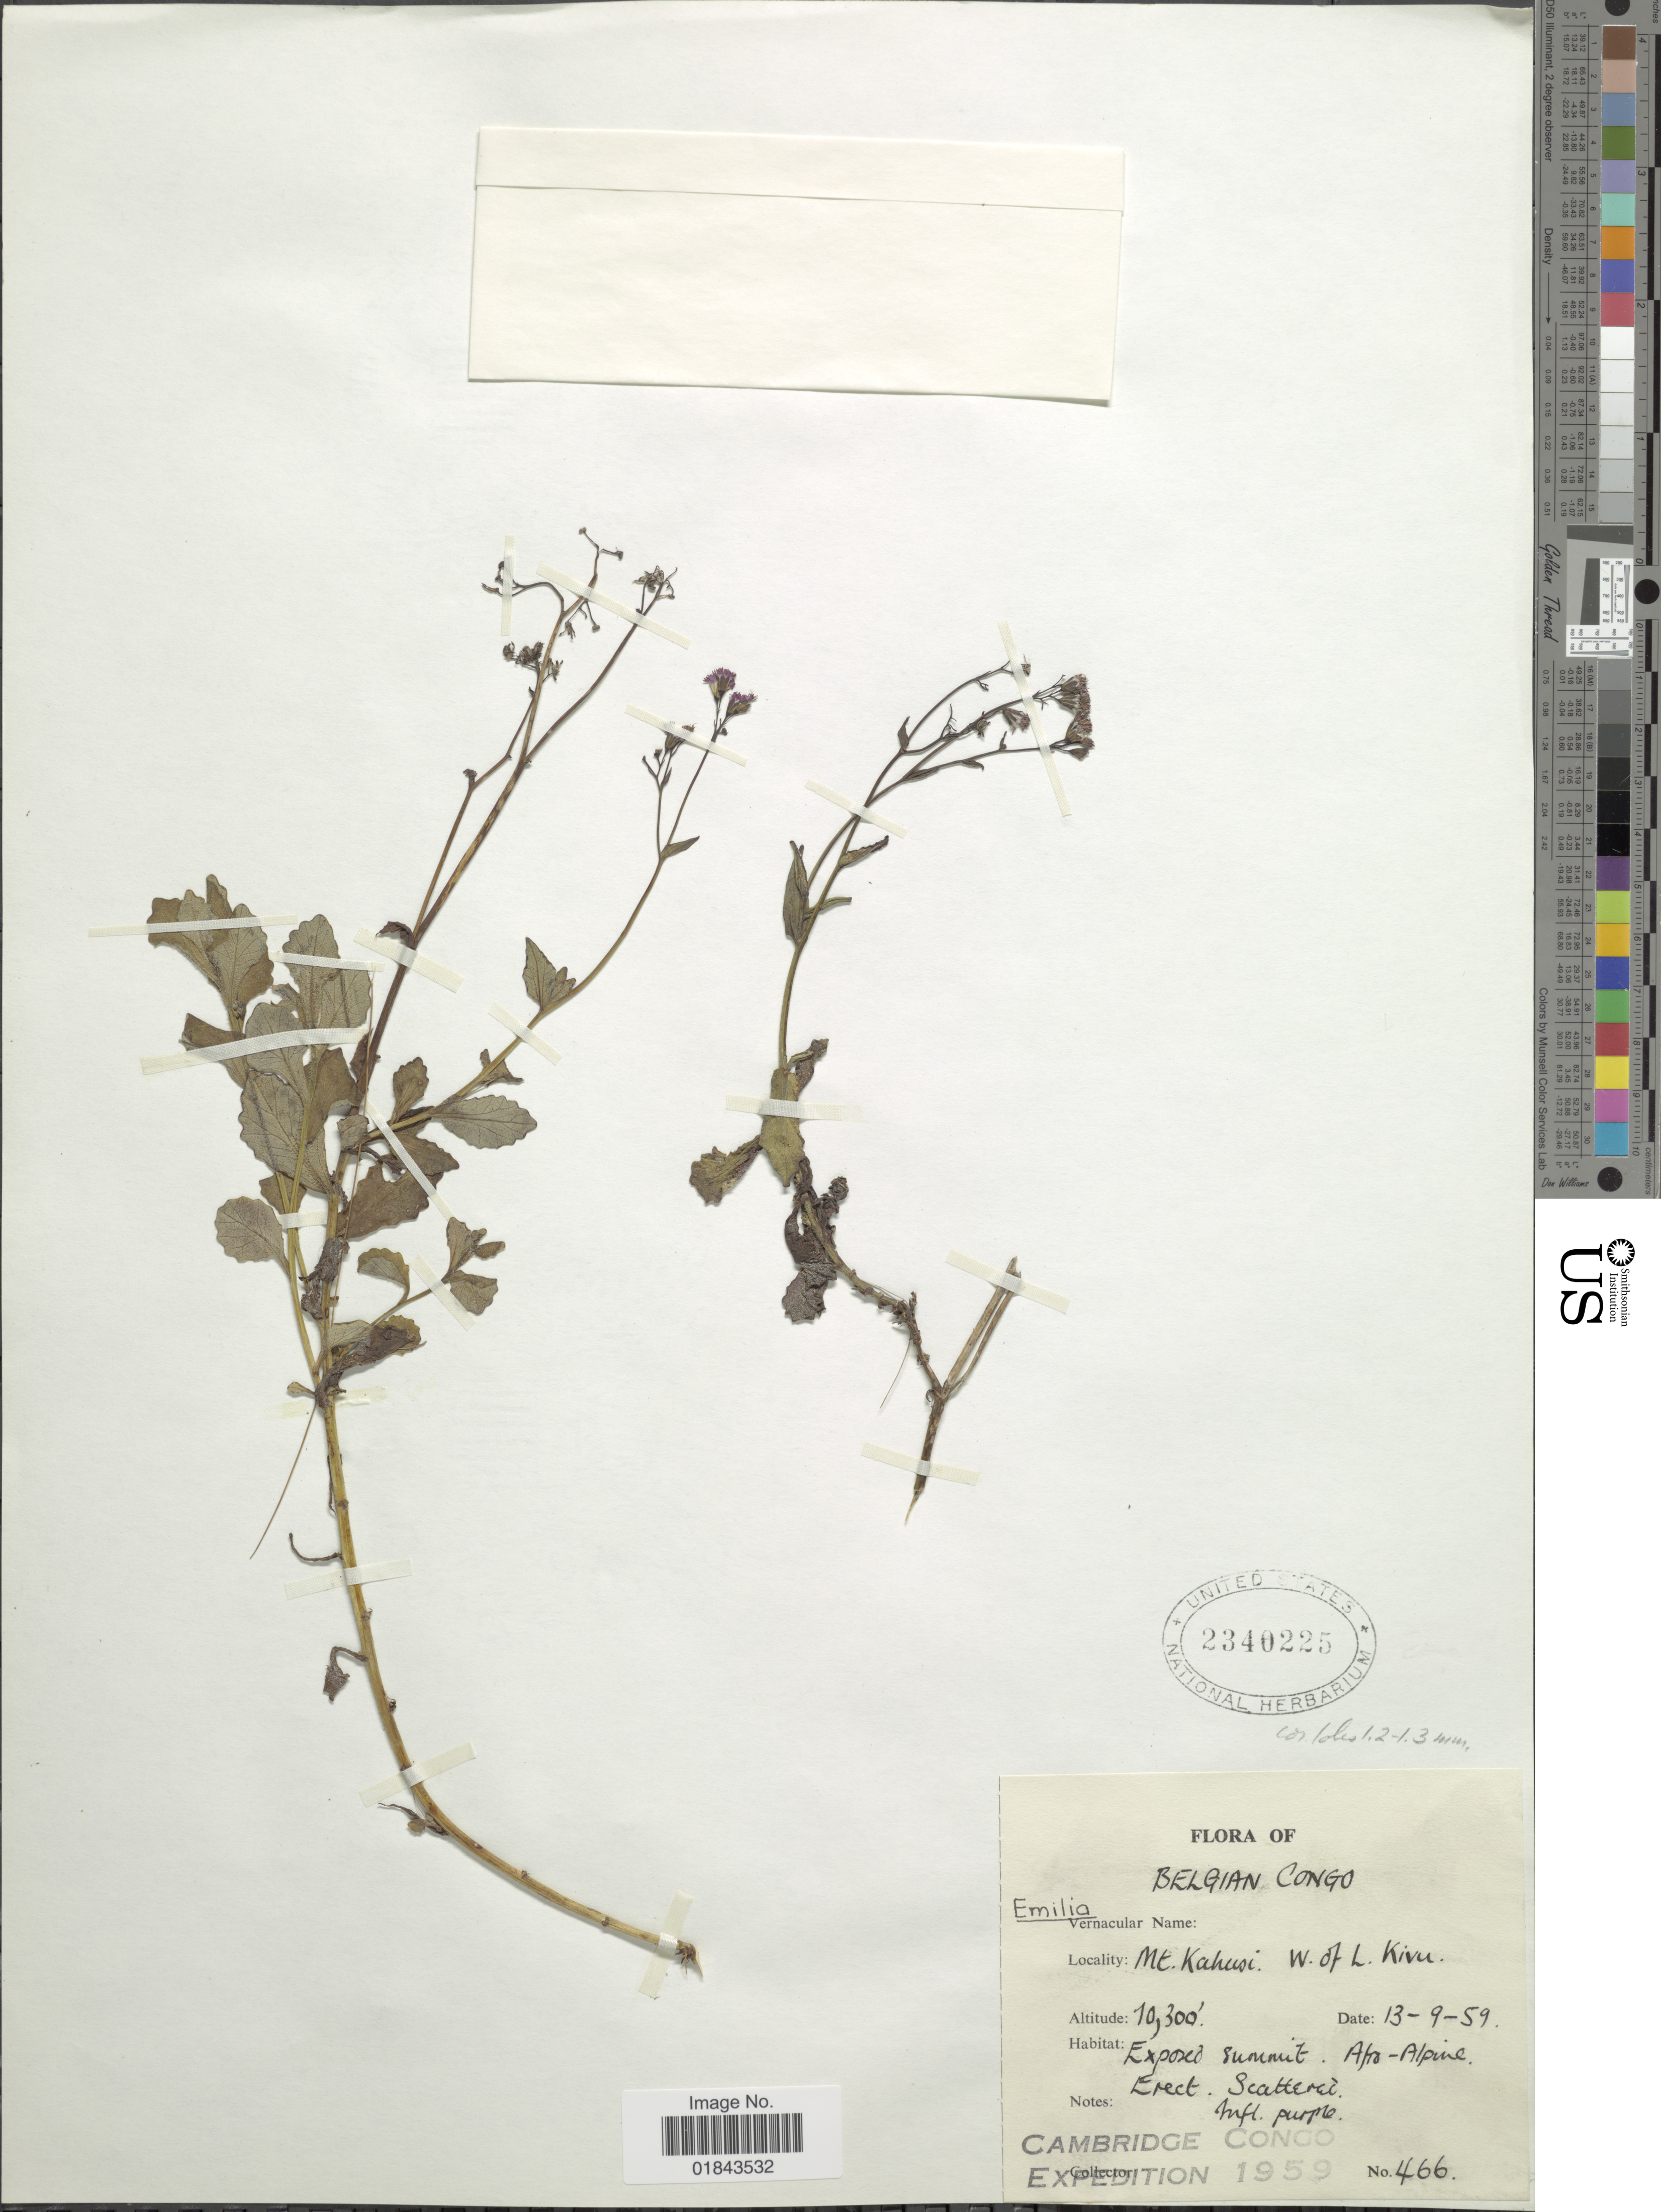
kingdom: Plantae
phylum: Tracheophyta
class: Magnoliopsida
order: Asterales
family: Asteraceae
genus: Emilia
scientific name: Emilia sp.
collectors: Cambridge Congo Expedition 1959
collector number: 466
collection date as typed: Transcribed d/m/y: 13/9/59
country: Congo, Democratic Republic of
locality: Belgian Congo, Mt. Kahusi, W. of L Kivu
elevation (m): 3139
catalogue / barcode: US 2340225